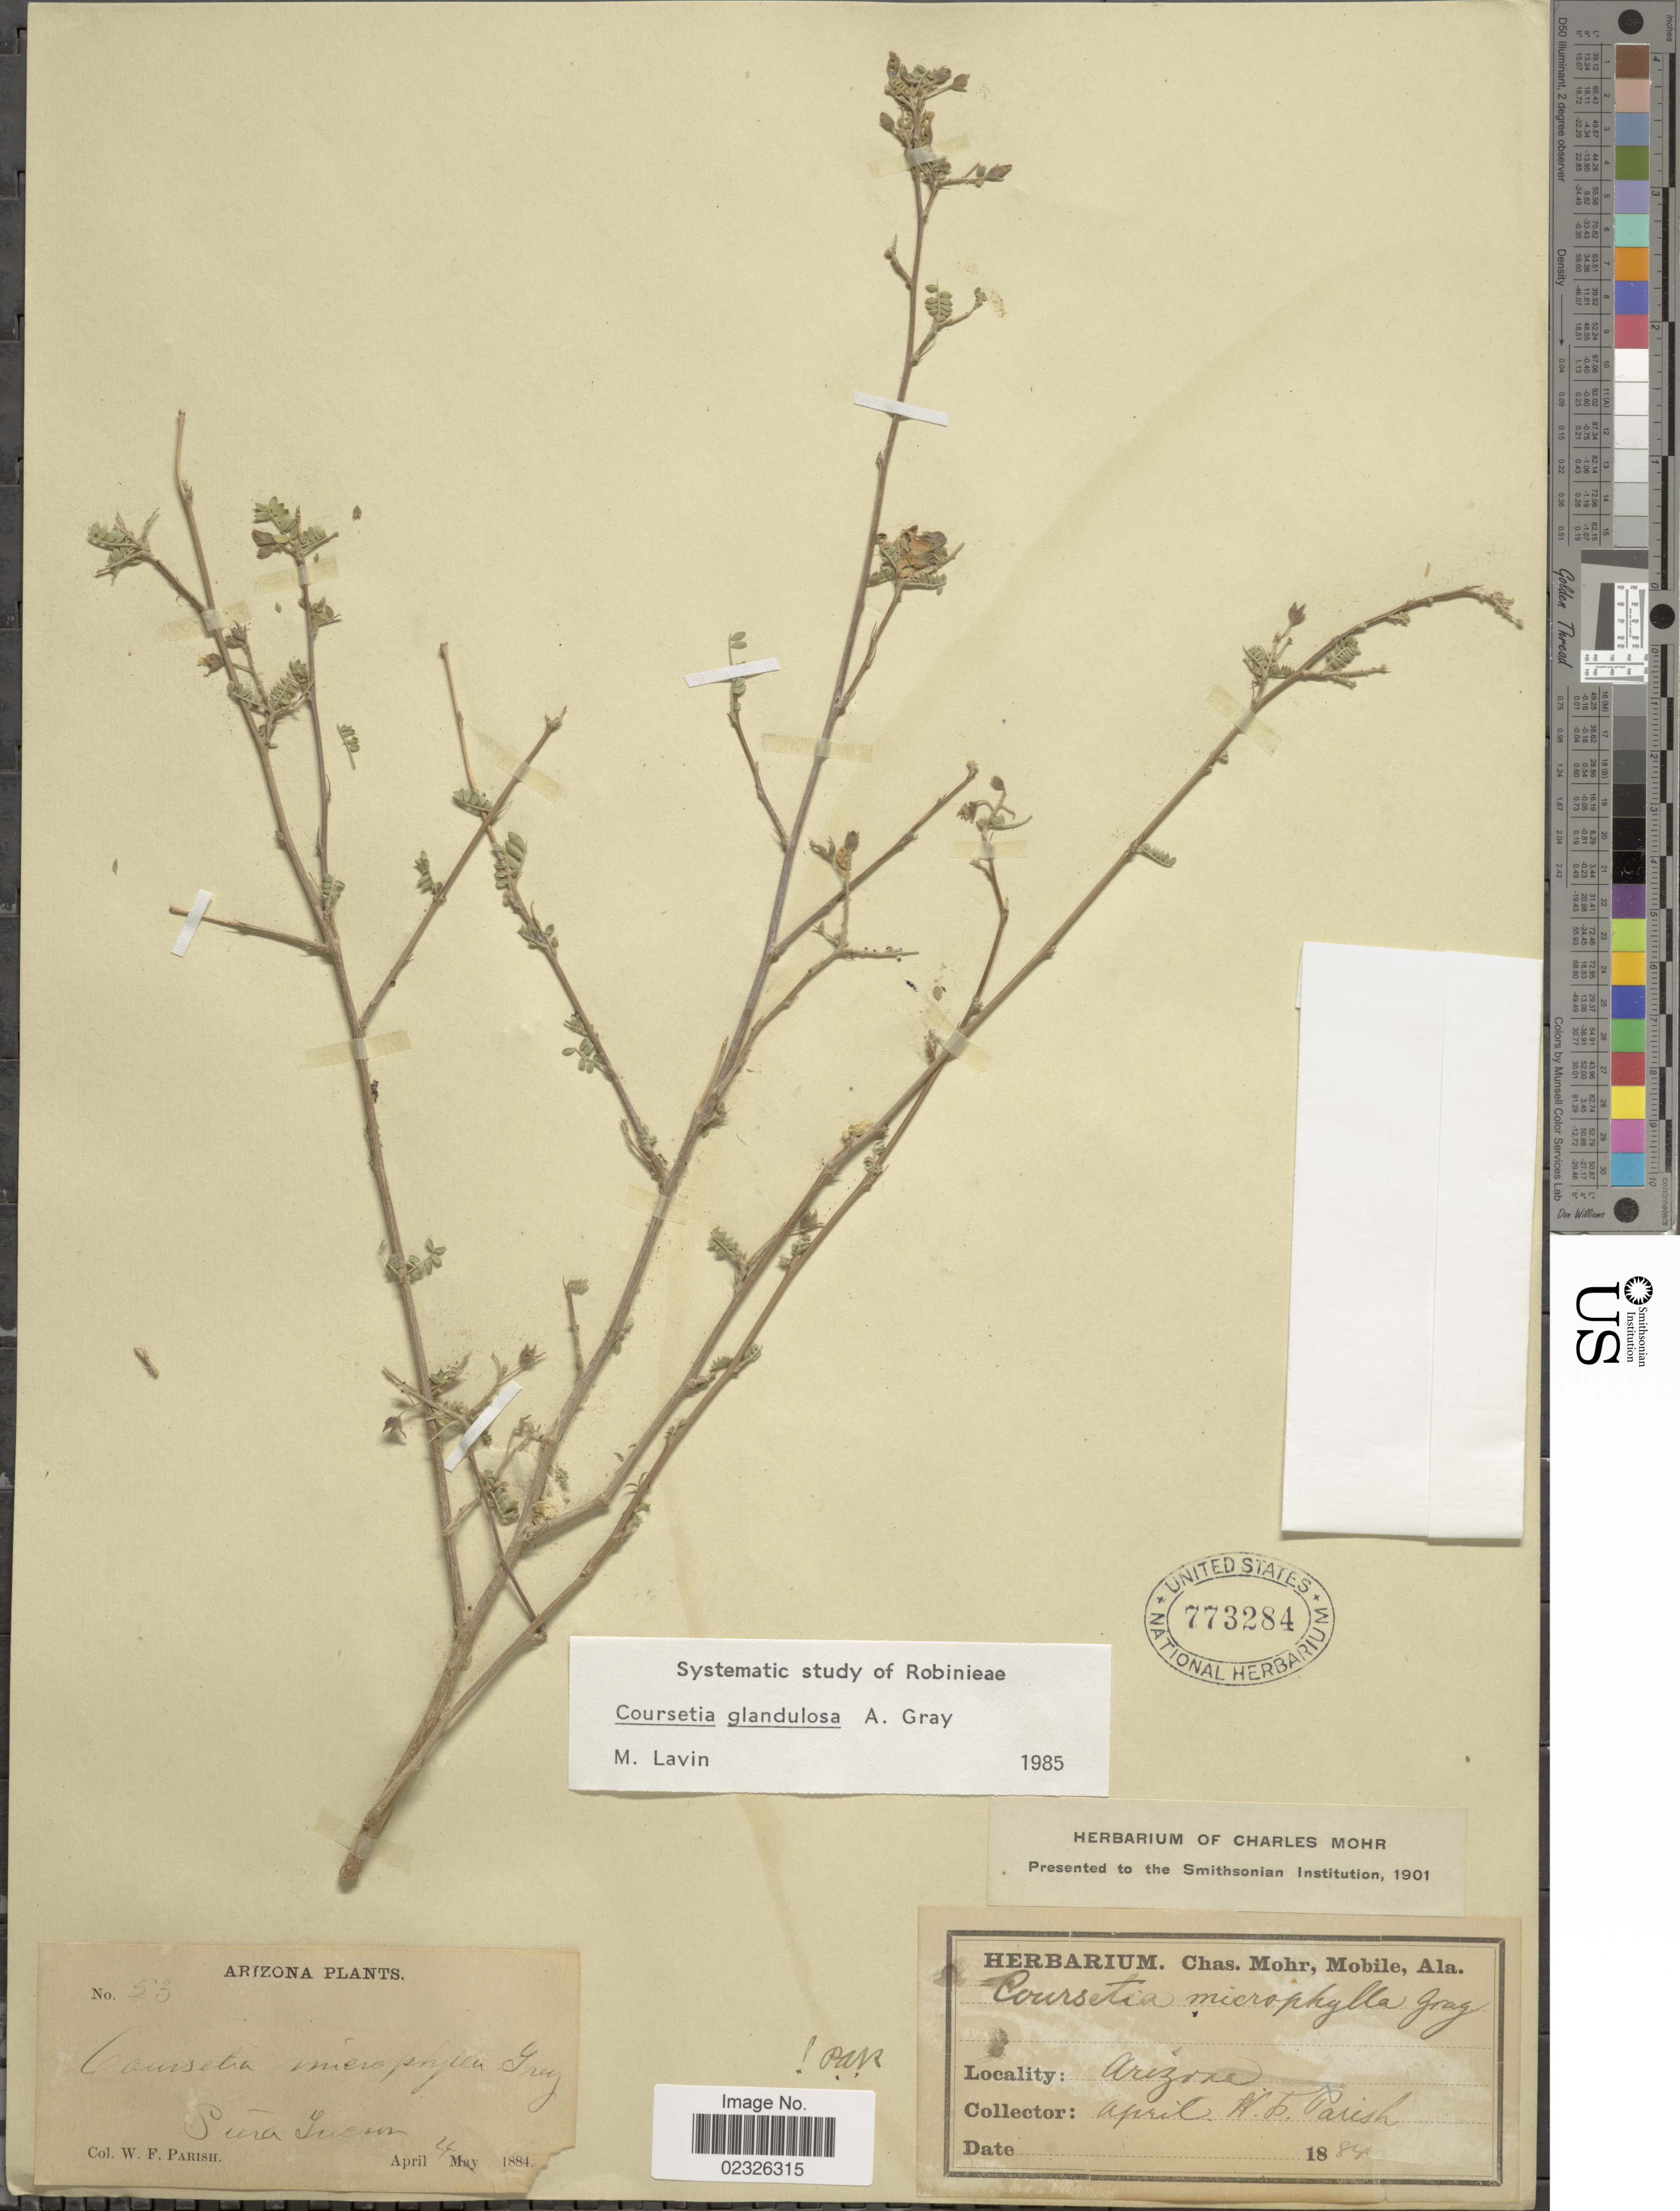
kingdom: Plantae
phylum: Tracheophyta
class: Magnoliopsida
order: Fabales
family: Fabaceae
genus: Coursetia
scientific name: Coursetia glandulosa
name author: A. Gray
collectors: W. F. Parish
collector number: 53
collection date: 1884-04-04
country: United States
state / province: Arizona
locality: Siera Tucson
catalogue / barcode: US 773284